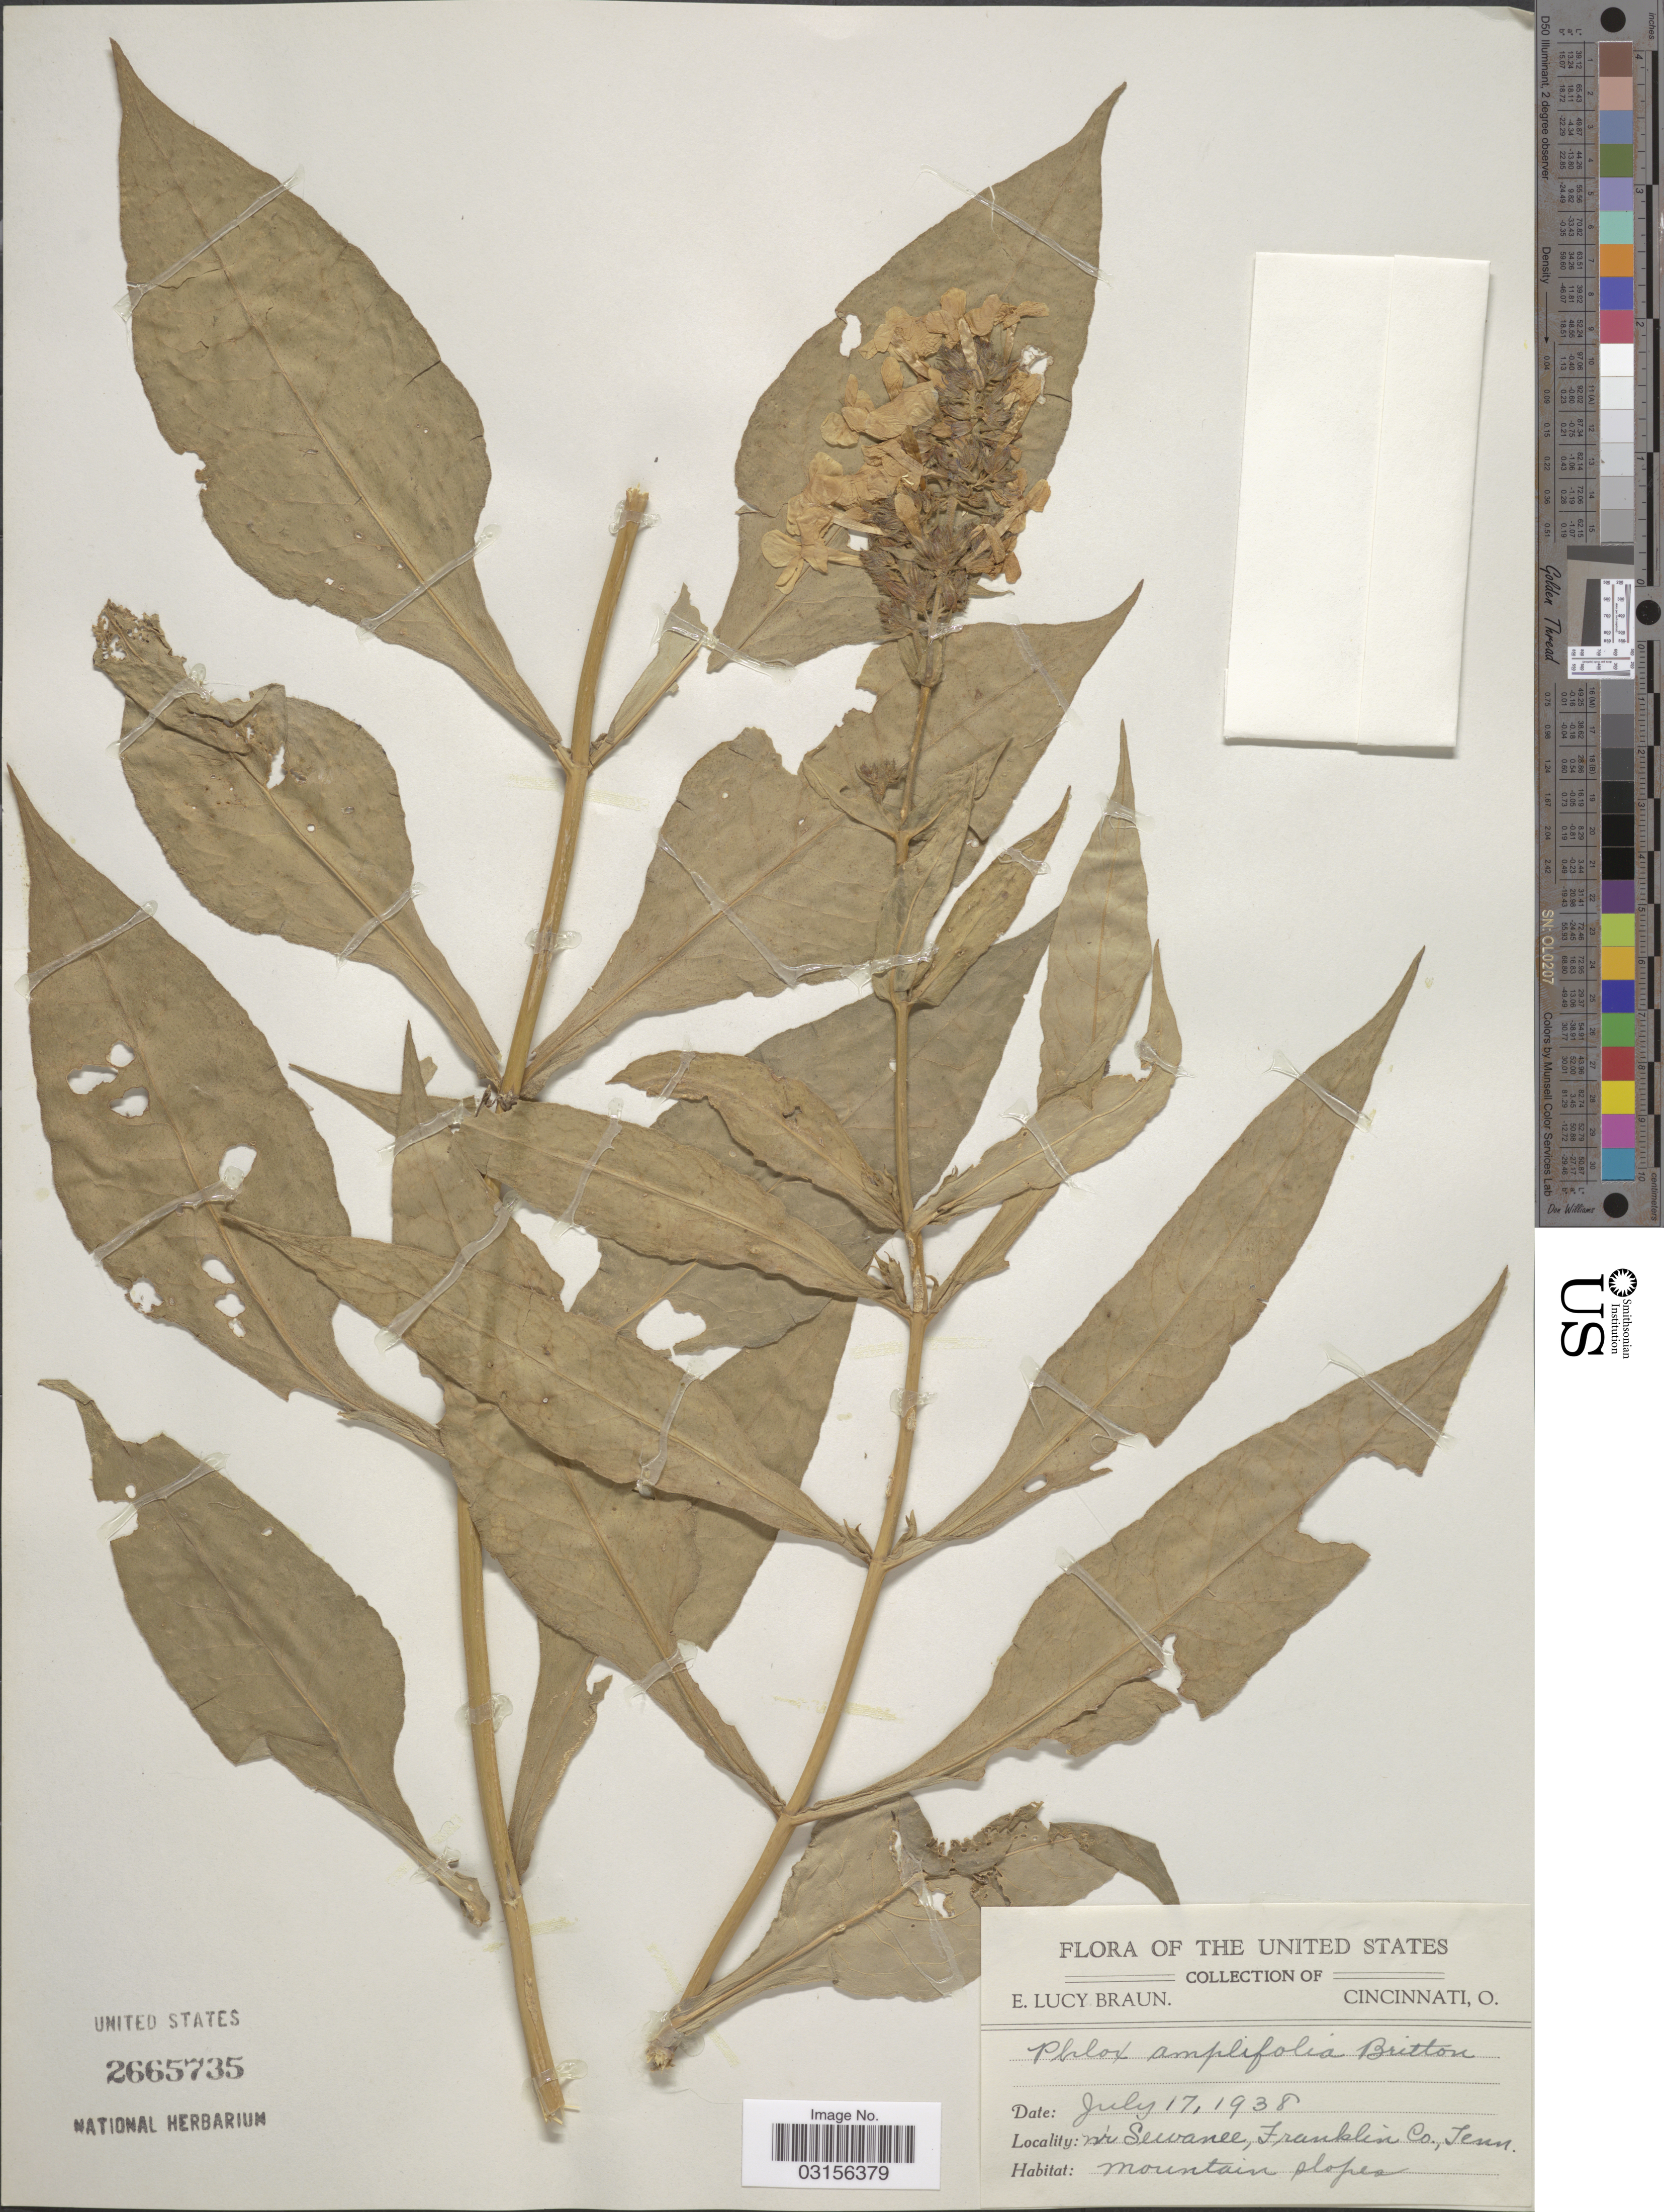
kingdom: Plantae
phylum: Tracheophyta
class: Magnoliopsida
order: Ericales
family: Polemoniaceae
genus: Phlox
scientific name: Phlox amplifolia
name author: Britton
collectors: E. L. Braun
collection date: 1938-07-17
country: United States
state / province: Tennessee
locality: N'r Sewanee, Franklin Co., Tenn.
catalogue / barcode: US 2665735